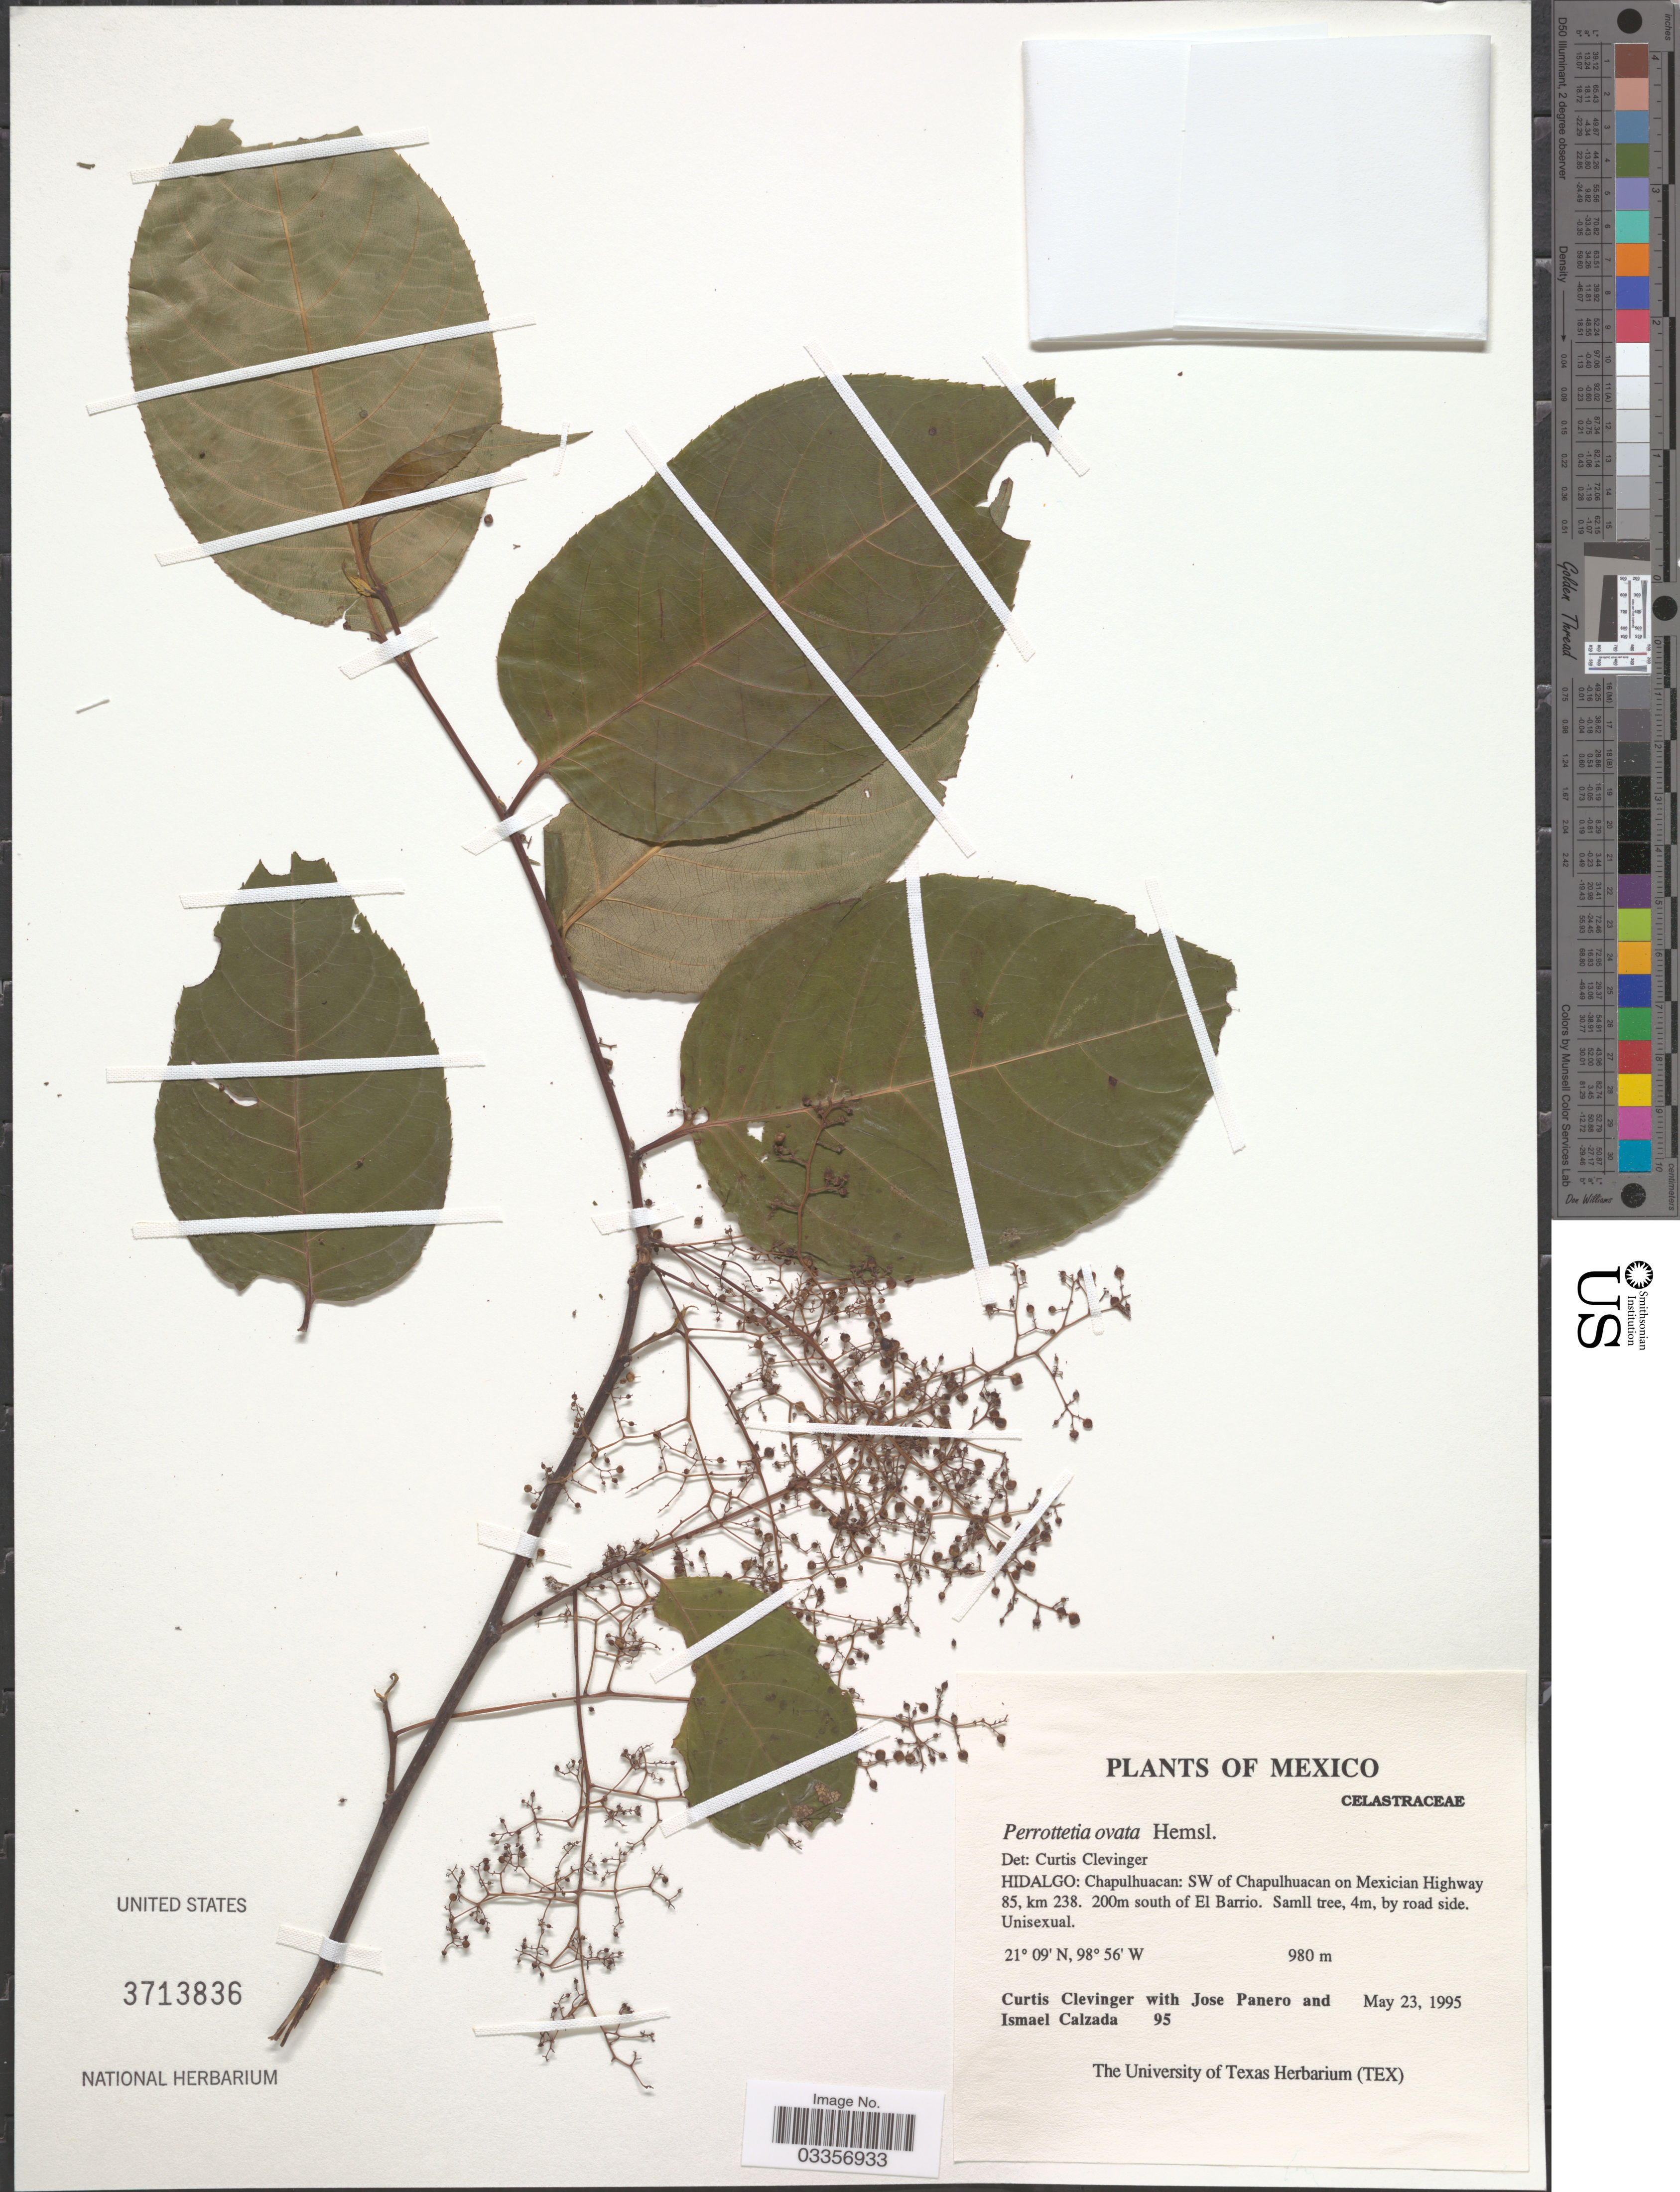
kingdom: Plantae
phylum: Tracheophyta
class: Magnoliopsida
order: Huerteales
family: Dipentodontaceae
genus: Perrottetia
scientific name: Perrottetia ovata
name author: Hemsl.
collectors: C. Clevinger, J. L. Panero & I. Calzada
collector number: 95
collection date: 1995-05-23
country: Mexico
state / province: Hidalgo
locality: Chapulhuacan: SW of Chapulhuacan on Mexican Highway 85, km 238. 200m south of El Barrio.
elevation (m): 980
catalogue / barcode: US 3713836